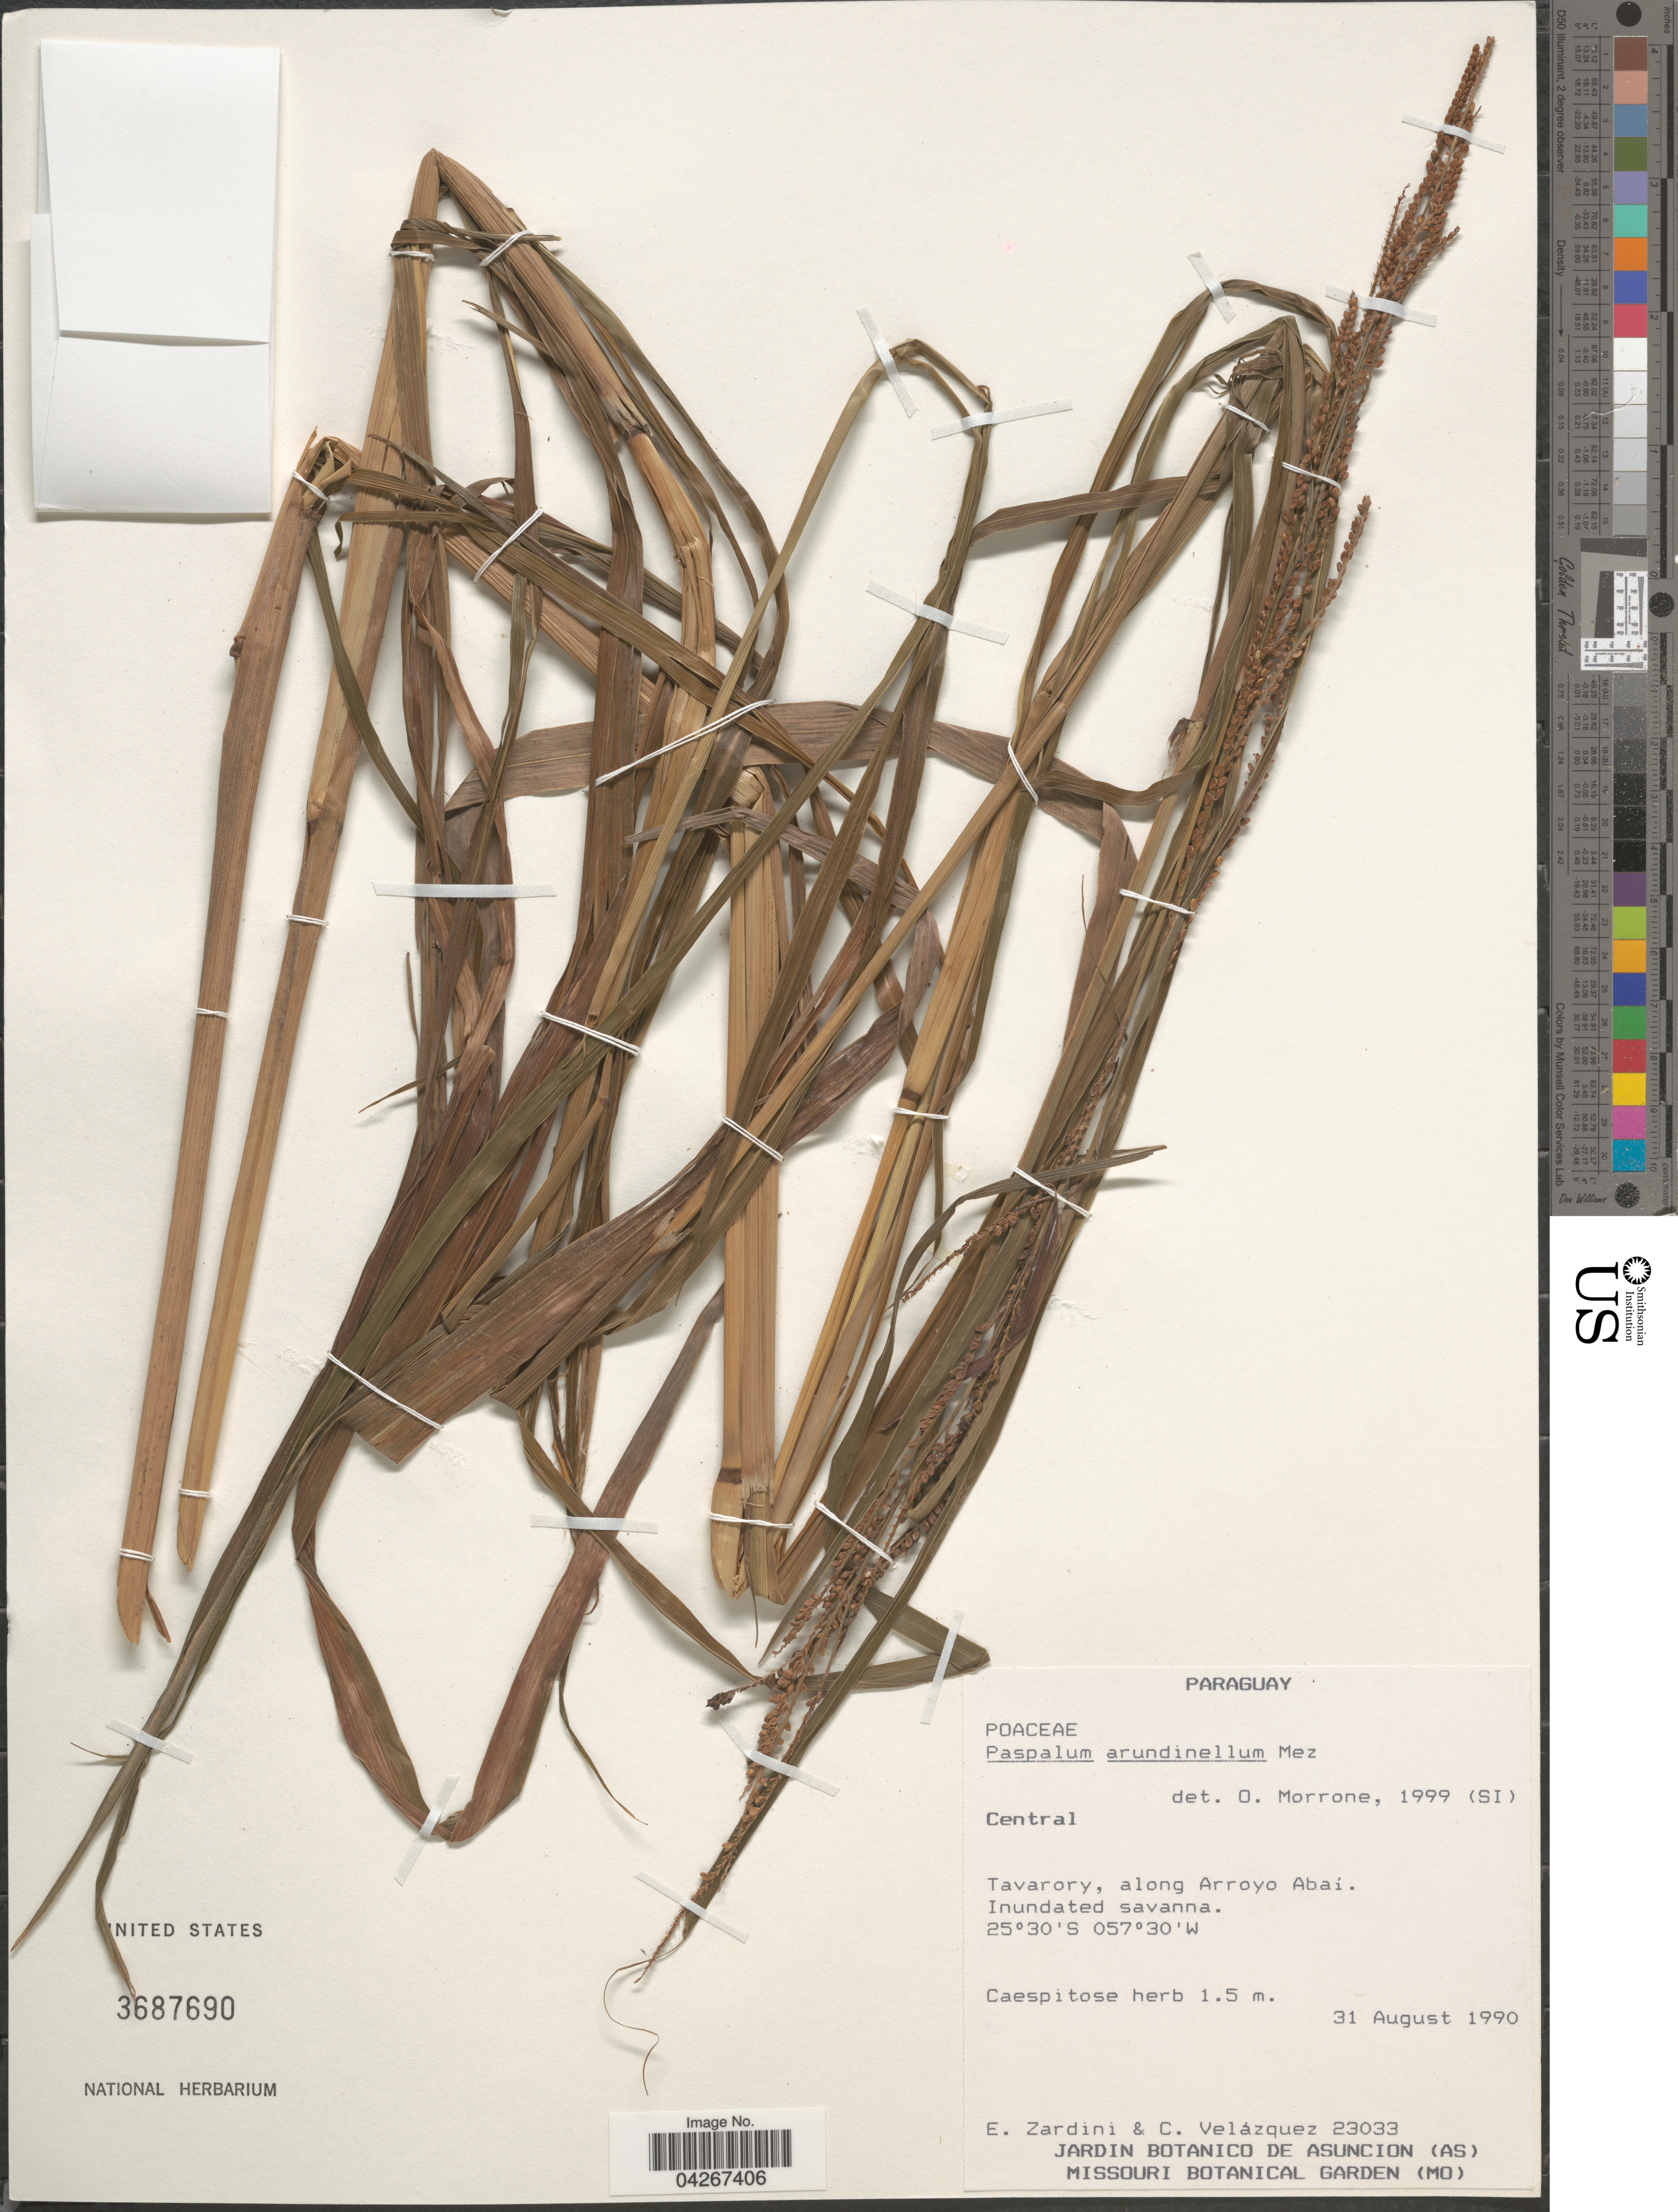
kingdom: Plantae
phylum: Tracheophyta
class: Liliopsida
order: Poales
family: Poaceae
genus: Paspalum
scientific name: Paspalum arundinellum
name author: Mez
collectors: E. Zardini & C. Velázquez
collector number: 23033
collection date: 1990-08-31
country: Paraguay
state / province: Central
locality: Tavarory, along Arroyo Abaí.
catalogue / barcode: US 3687690